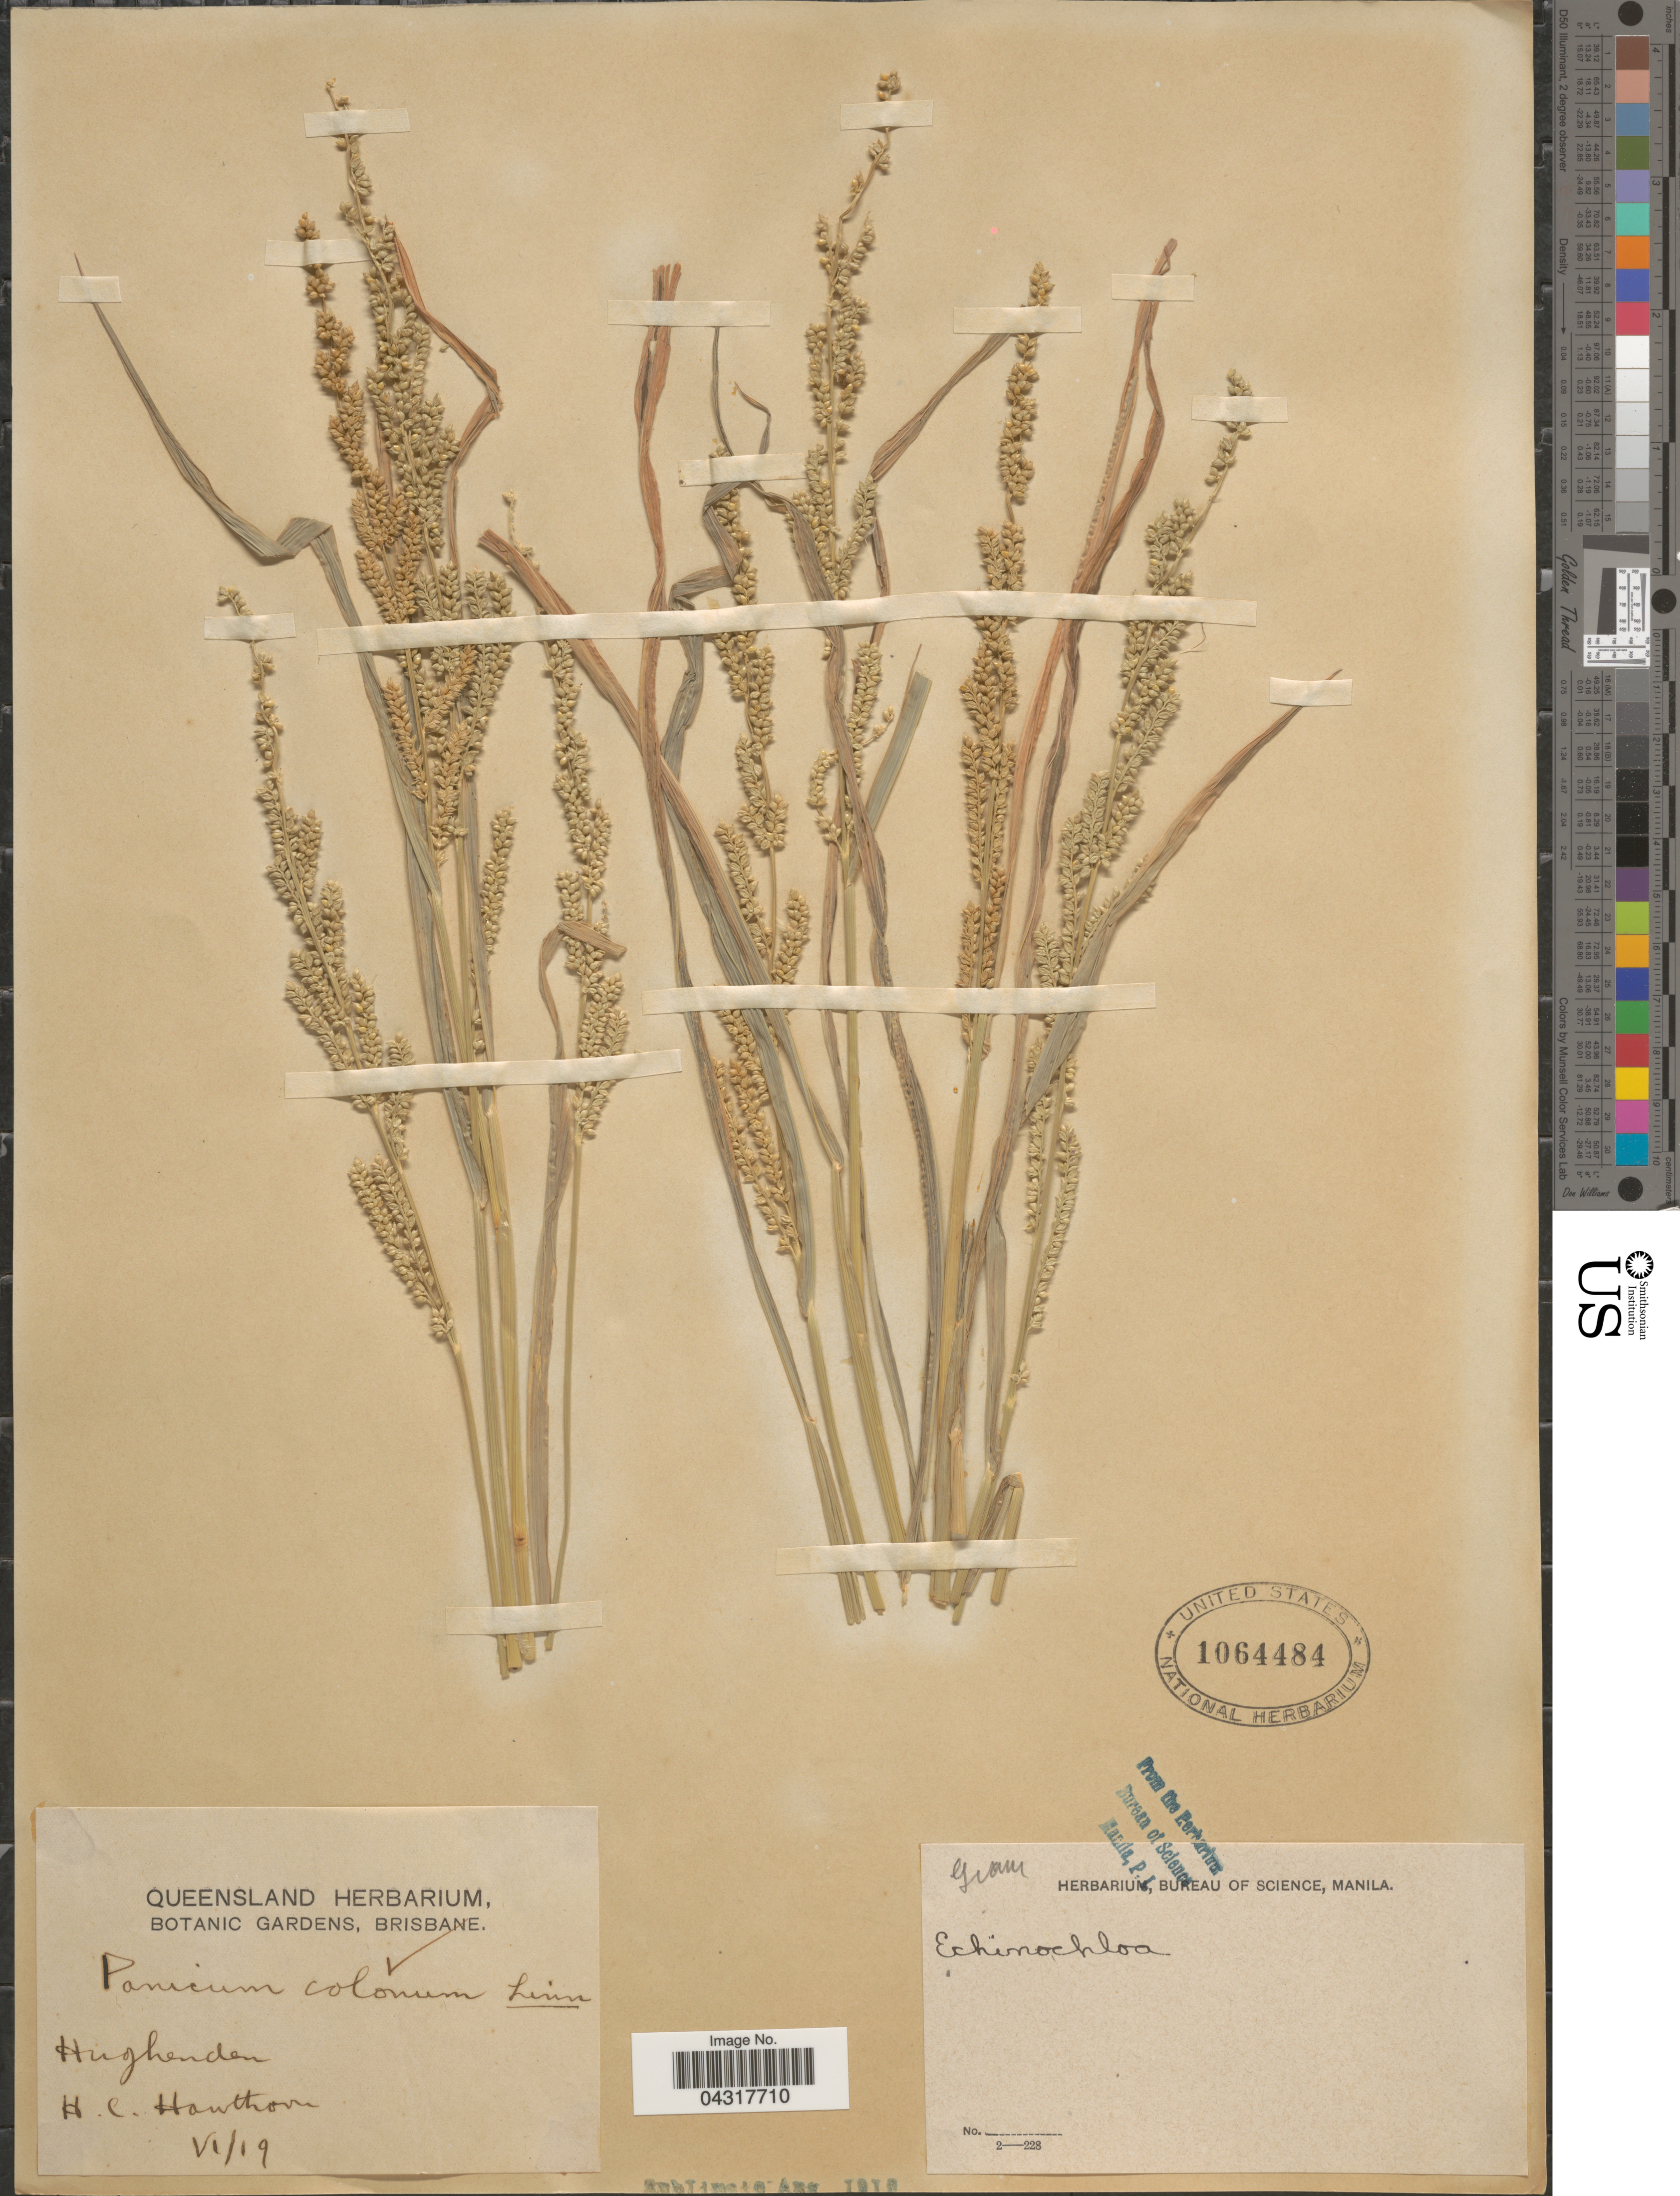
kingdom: Plantae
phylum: Tracheophyta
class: Liliopsida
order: Poales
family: Poaceae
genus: Echinochloa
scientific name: Echinochloa colona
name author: (L.) Link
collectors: H. Hawthorn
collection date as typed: Transcribed d/m/y: /6/19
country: Australia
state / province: Queensland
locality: Hughenden.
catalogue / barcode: US 1064484